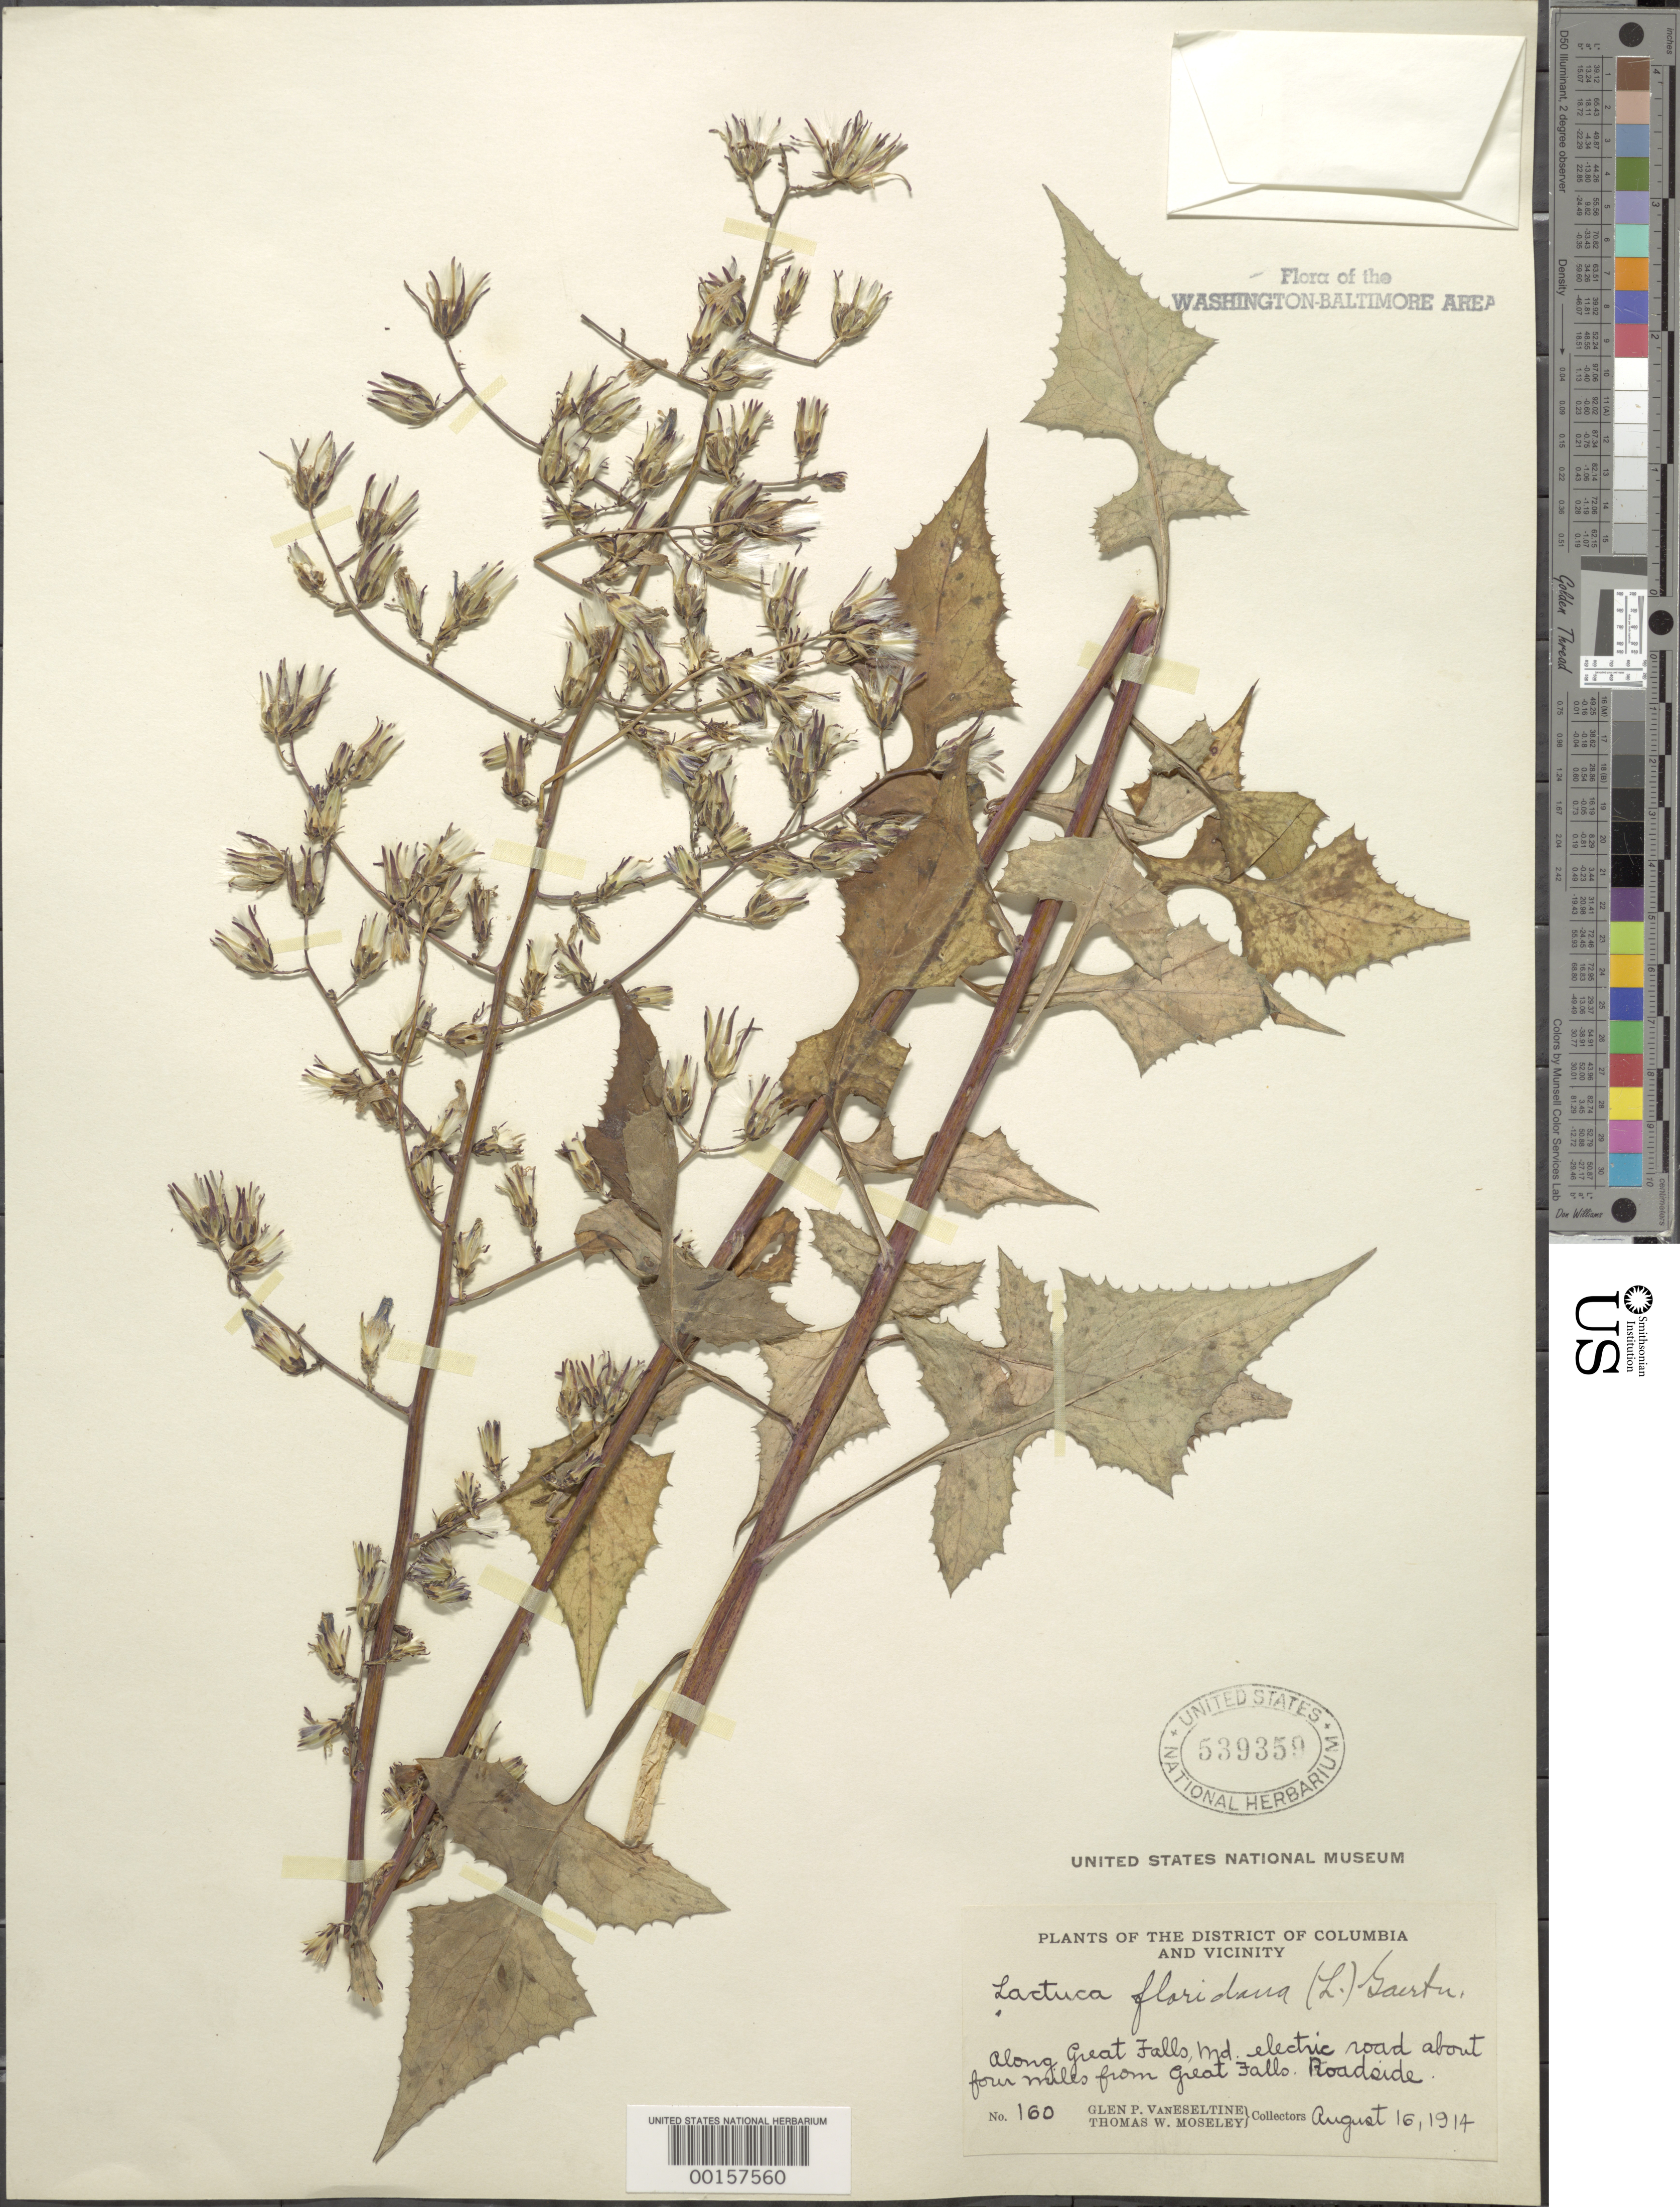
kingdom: Plantae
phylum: Tracheophyta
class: Magnoliopsida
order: Asterales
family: Asteraceae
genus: Lactuca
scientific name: Lactuca floridana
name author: (L.) Gaertn.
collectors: G. P. Van Eseltine & T. Moseley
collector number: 160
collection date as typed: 16 Aug 1914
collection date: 1914-08-16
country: United States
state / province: Maryland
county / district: Montgomery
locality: Great Falls Electric Road C. & O. Canal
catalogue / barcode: US 539359